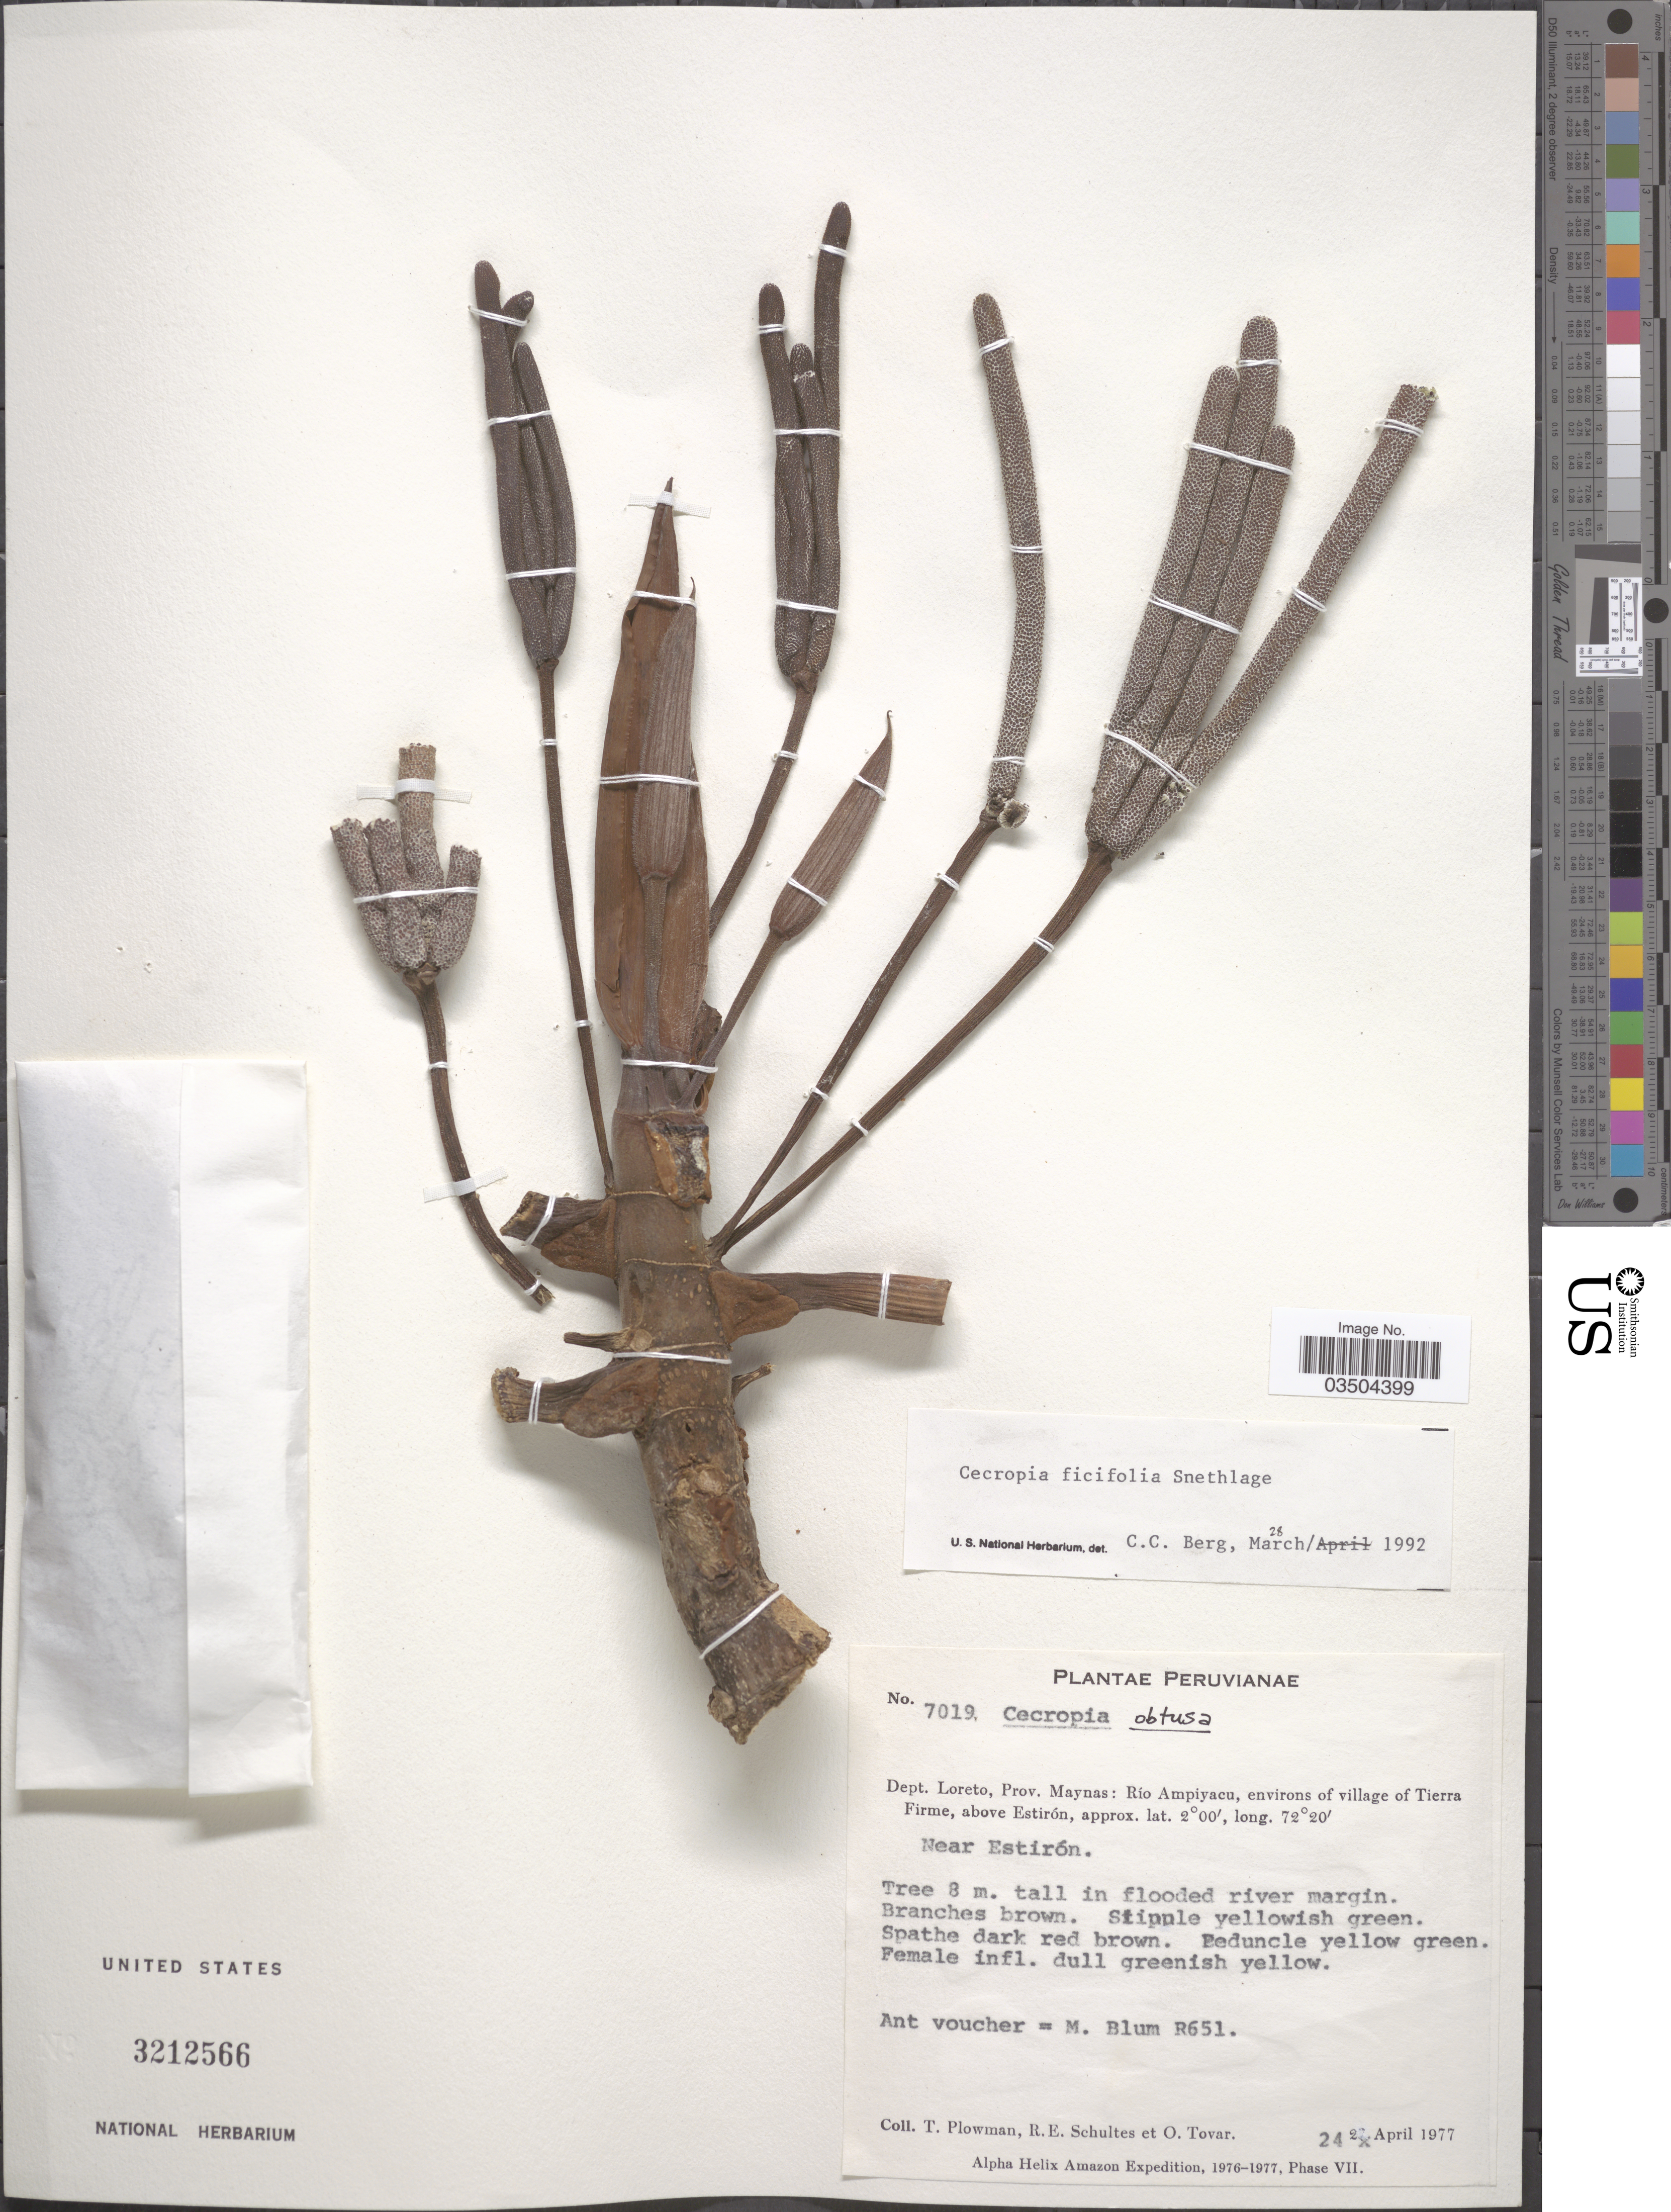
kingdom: Plantae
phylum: Tracheophyta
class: Magnoliopsida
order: Rosales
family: Urticaceae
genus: Cecropia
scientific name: Cecropia ficifolia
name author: Snethlage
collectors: T. Plowman, R. E. Schultes & Ó. Tovar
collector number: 7019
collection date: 1977-04-24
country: Peru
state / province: Loreto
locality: Dept. Loreto, Prov. Maynas: Río Ampiyacu, environs of village of Tierra Firme, above Estirón. Near Estirón.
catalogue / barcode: US 3212566